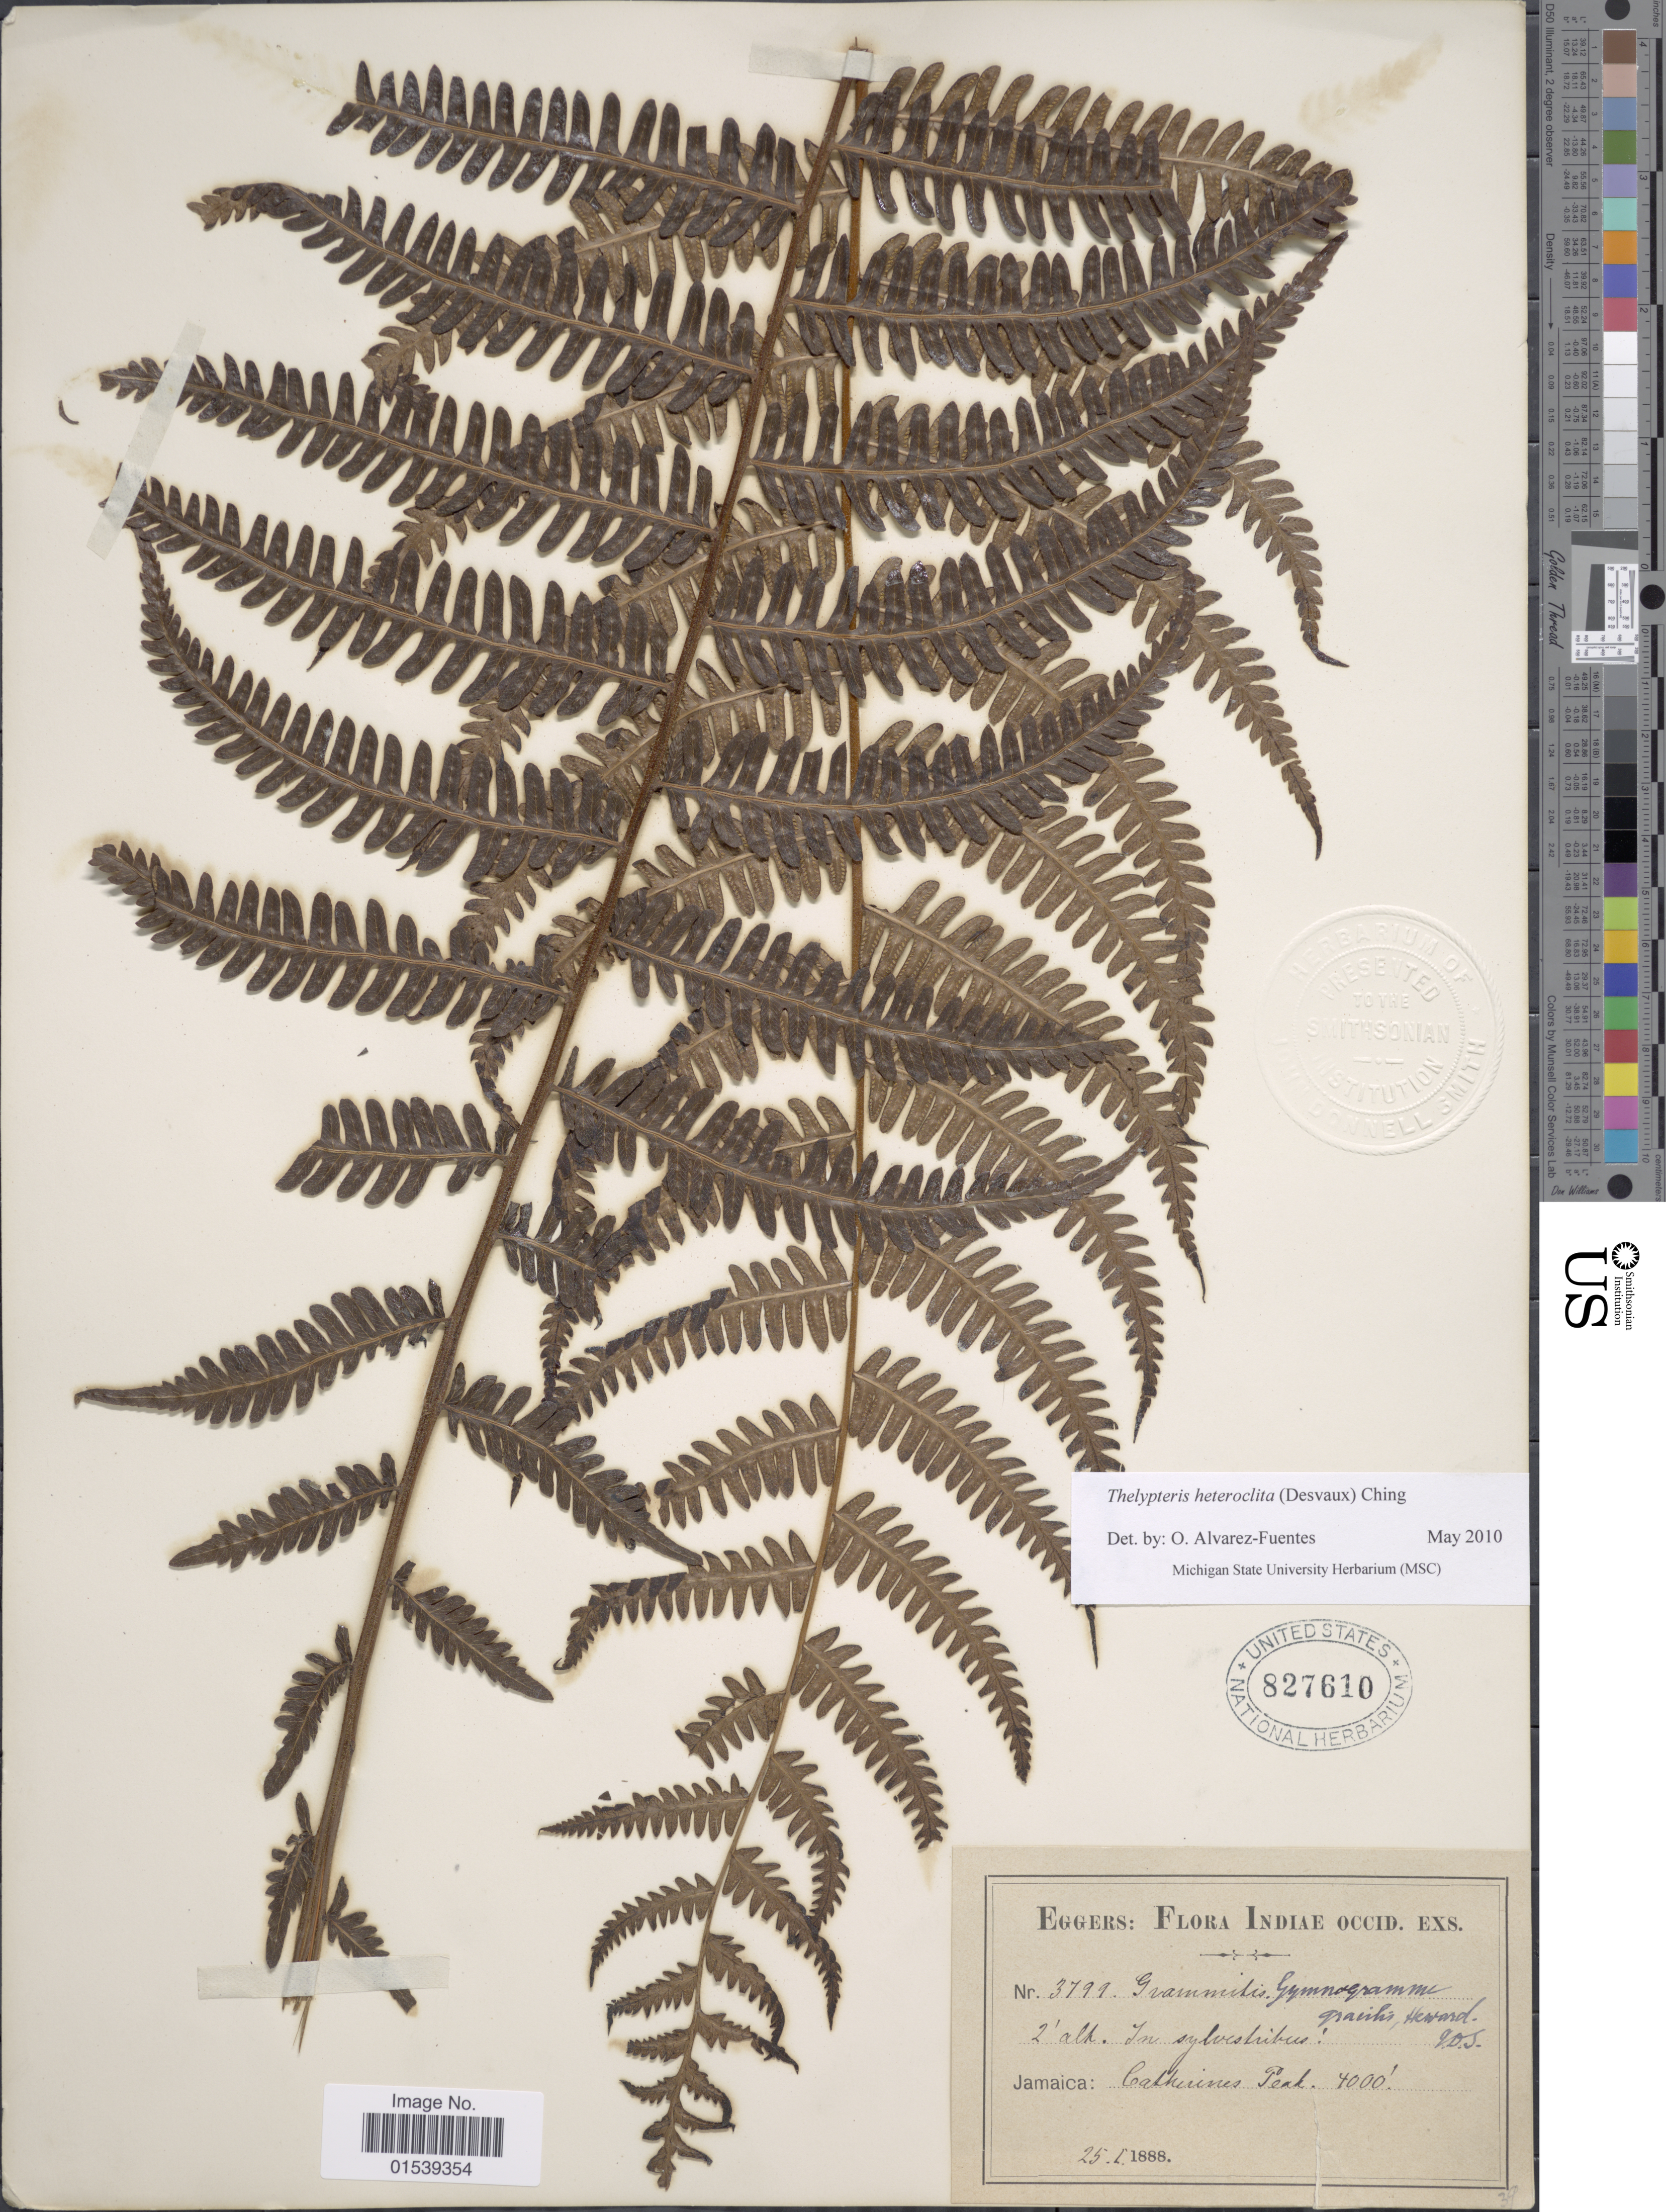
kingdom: Plantae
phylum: Tracheophyta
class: Polypodiopsida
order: Polypodiales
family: Thelypteridaceae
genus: Amauropelta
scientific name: Amauropelta heteroclita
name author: (Desv.) Pic. Serm.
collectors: -. Eggers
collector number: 3799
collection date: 1888-01-25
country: Jamaica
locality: Indiae Occid., Jamaica: Catherines Peak.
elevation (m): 1219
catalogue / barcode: US 827610